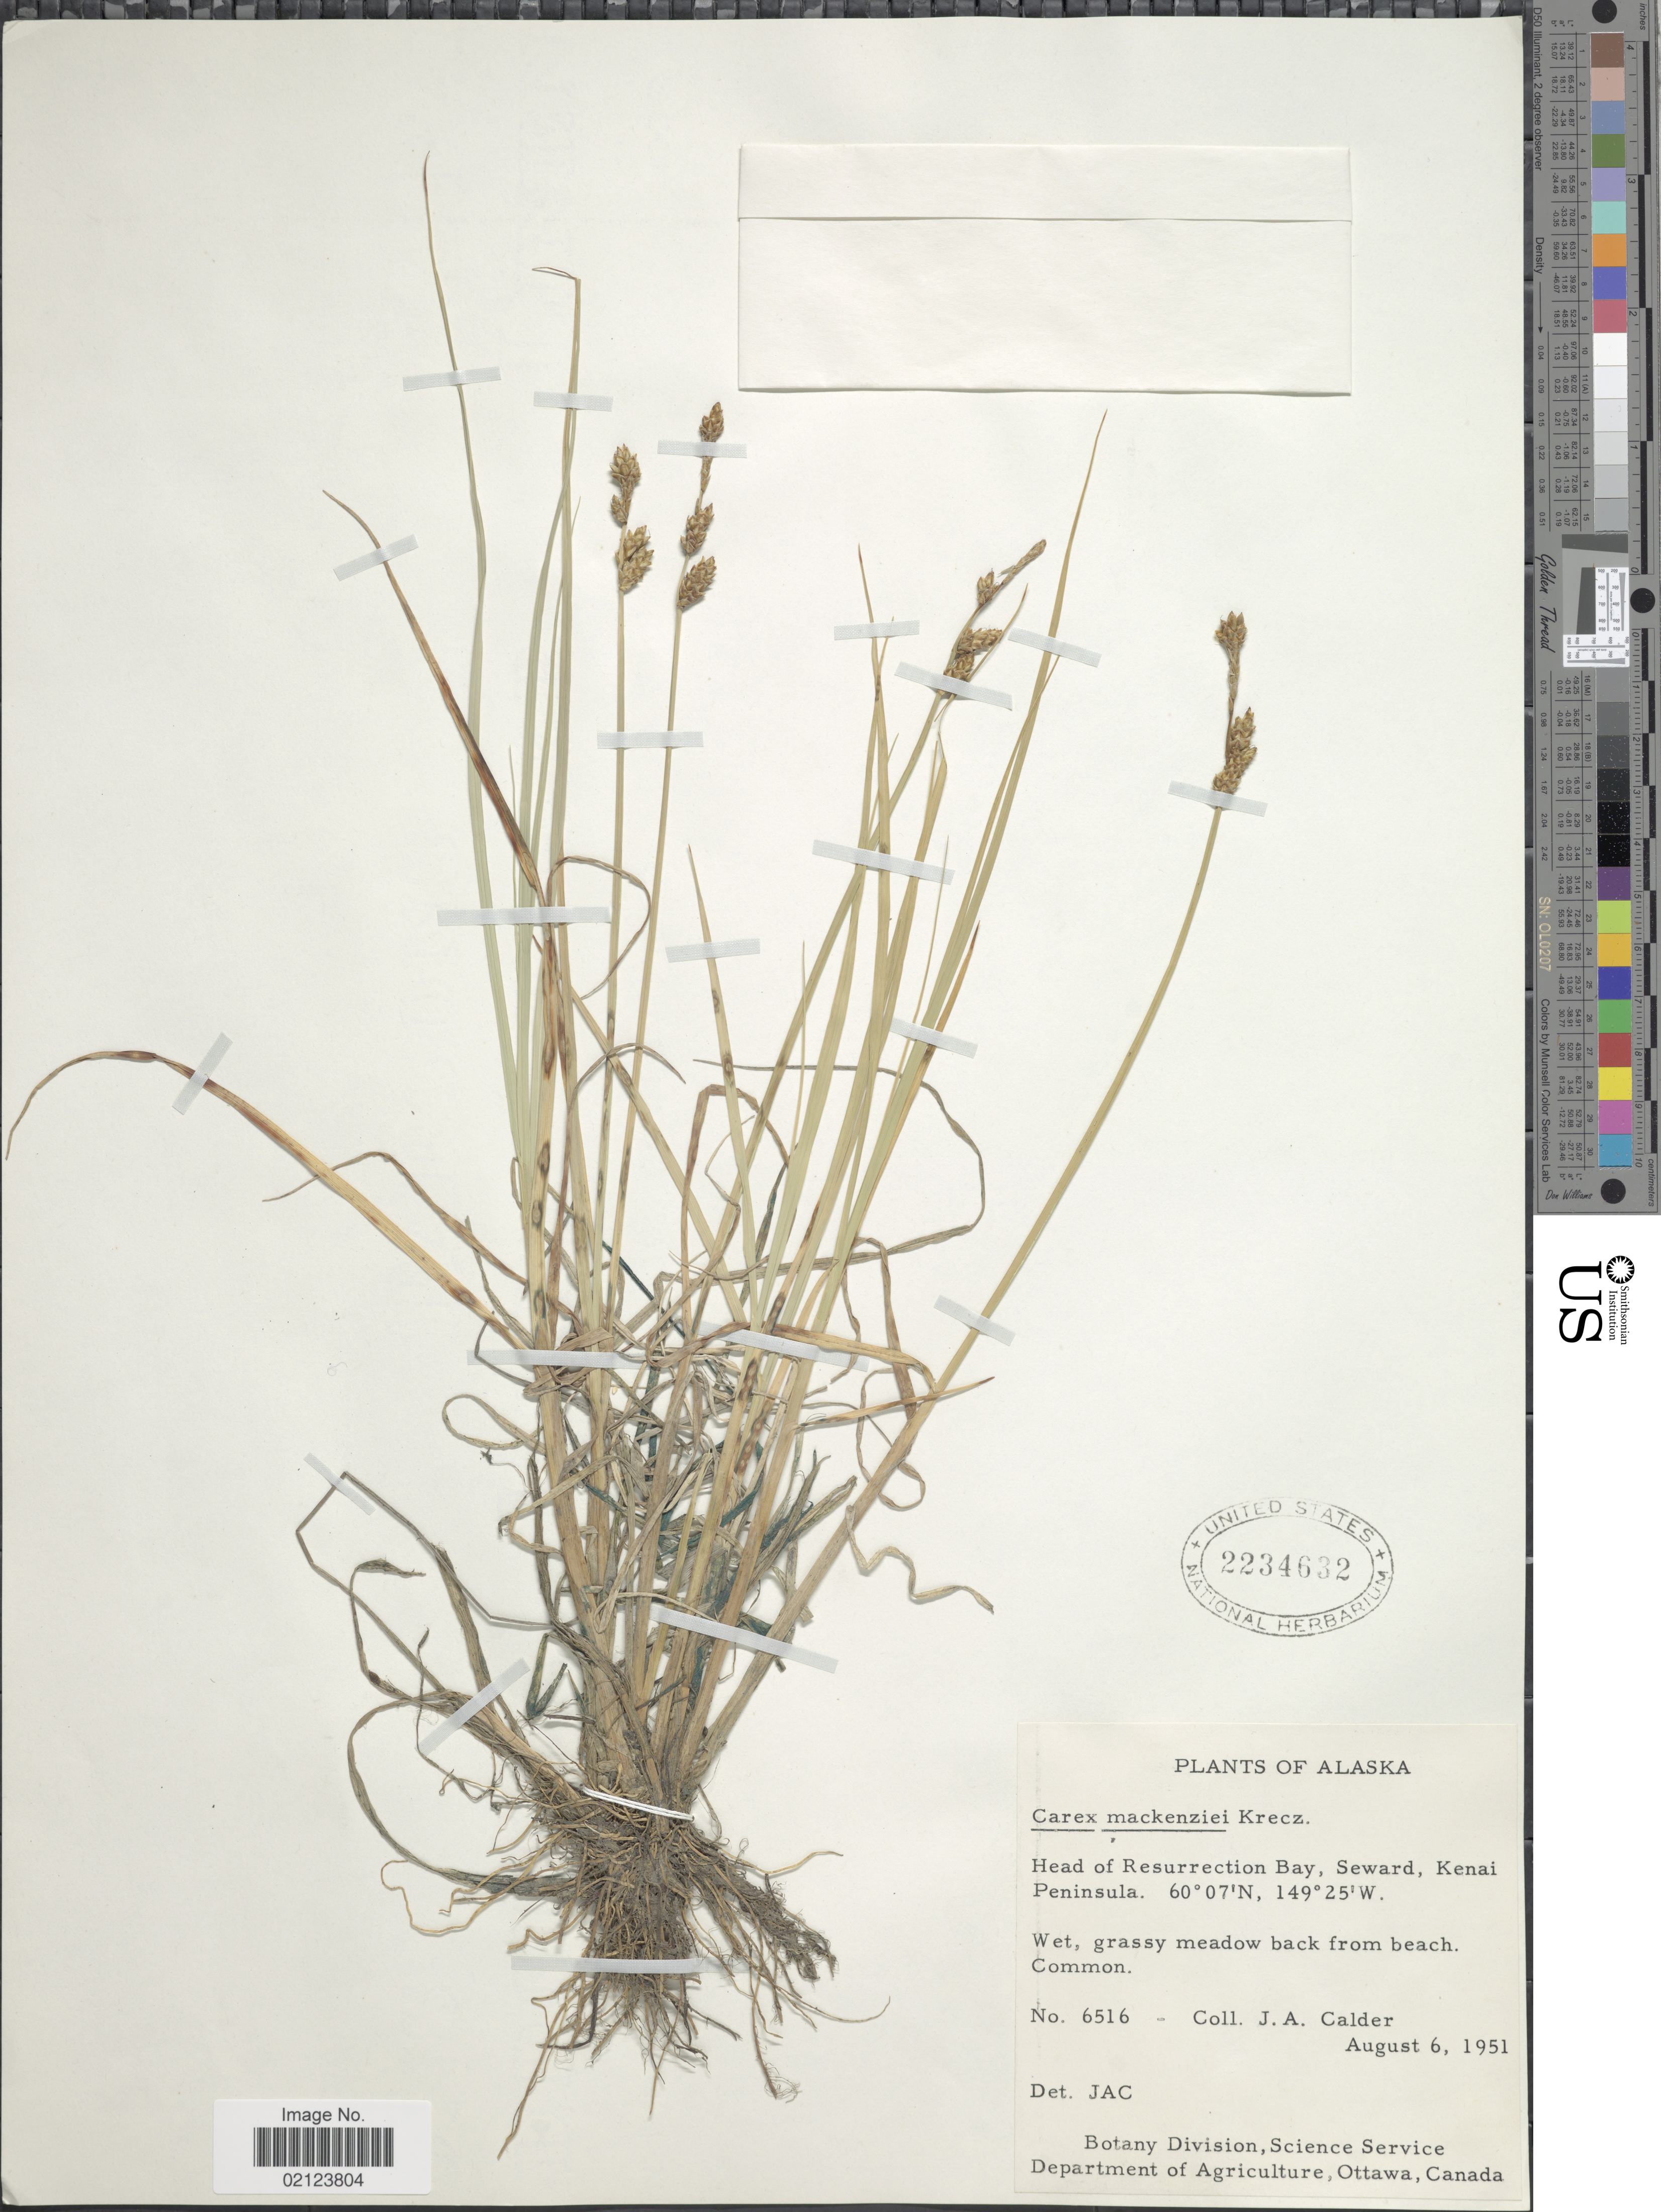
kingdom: Plantae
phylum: Tracheophyta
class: Liliopsida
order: Poales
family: Cyperaceae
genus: Carex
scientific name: Carex mackenziei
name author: V.I. Krecz.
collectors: J. A. Calder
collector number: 6516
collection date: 1951-08-06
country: United States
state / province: Alaska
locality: Head of Resurrection Bay, Seward, Kenai Peninsula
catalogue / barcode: US 2234632